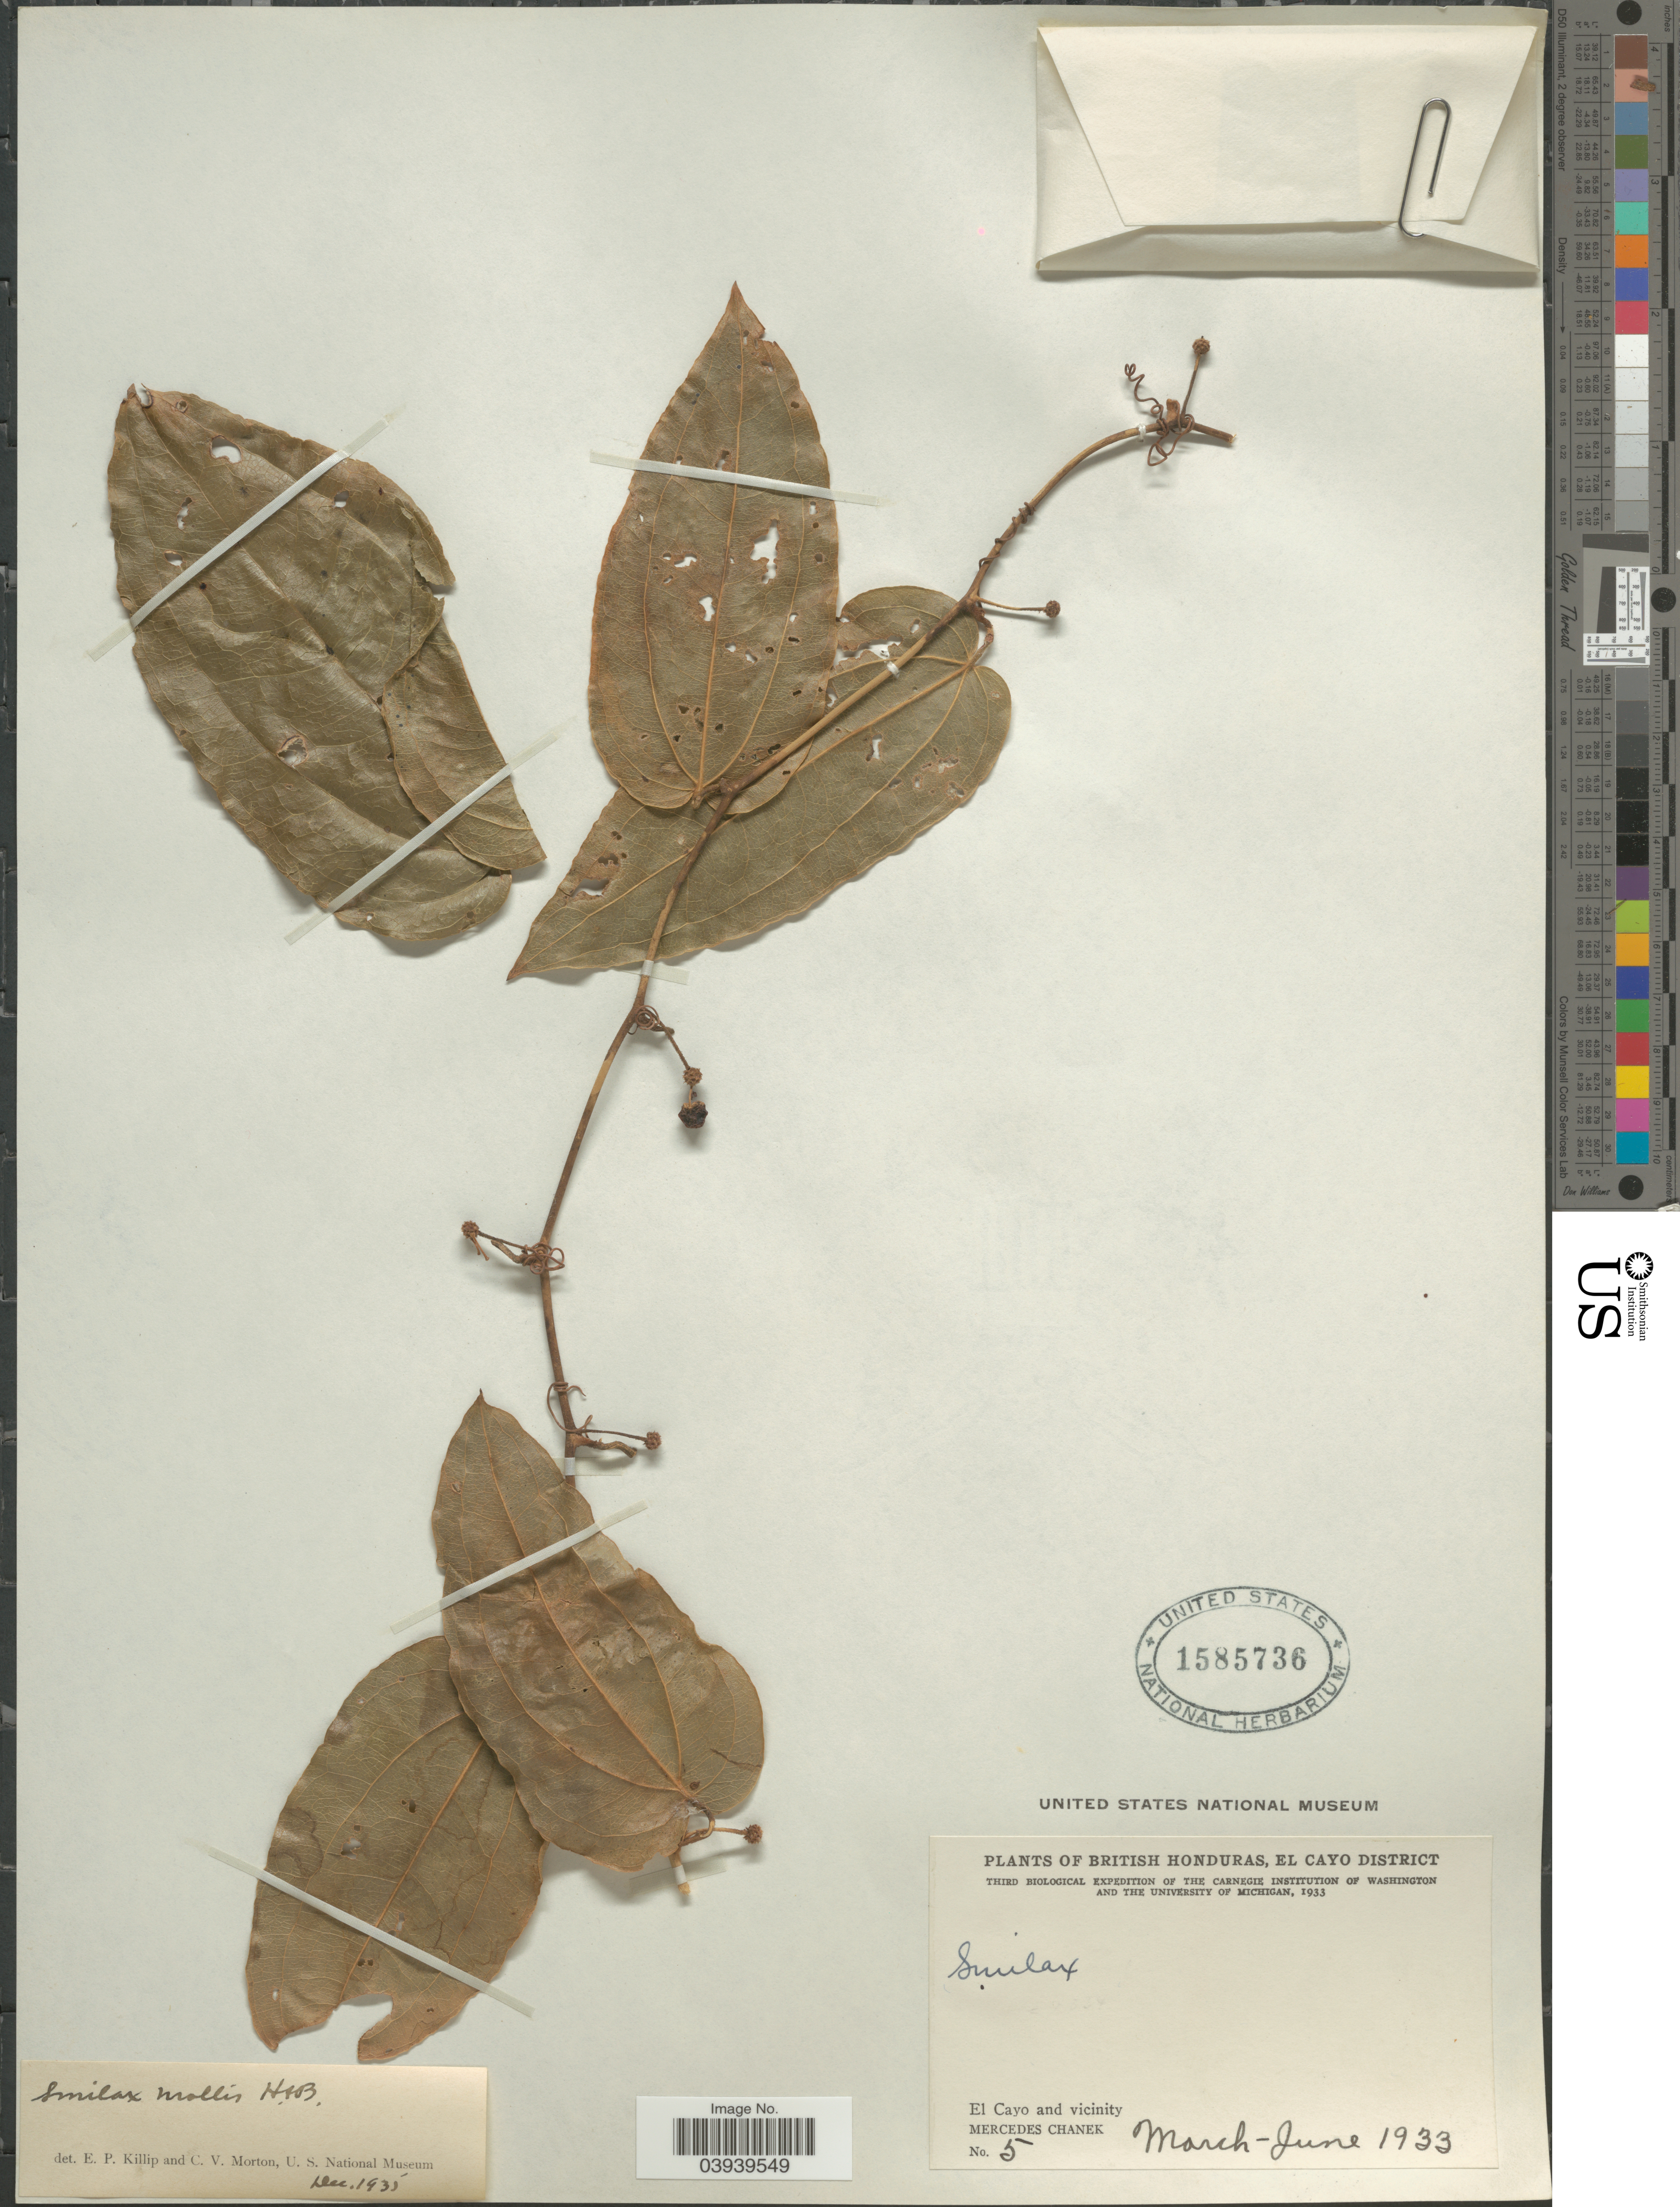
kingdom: Plantae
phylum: Tracheophyta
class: Liliopsida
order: Liliales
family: Smilacaceae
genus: Smilax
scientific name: Smilax mollis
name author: Humb. & Bonpl. ex Willd.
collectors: M. Chanek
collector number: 5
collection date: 1933-03/1933-06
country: Belize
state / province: Cayo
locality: British Honduras, El Cayo District. El Cayo and vicinity.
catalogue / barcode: US 1585736